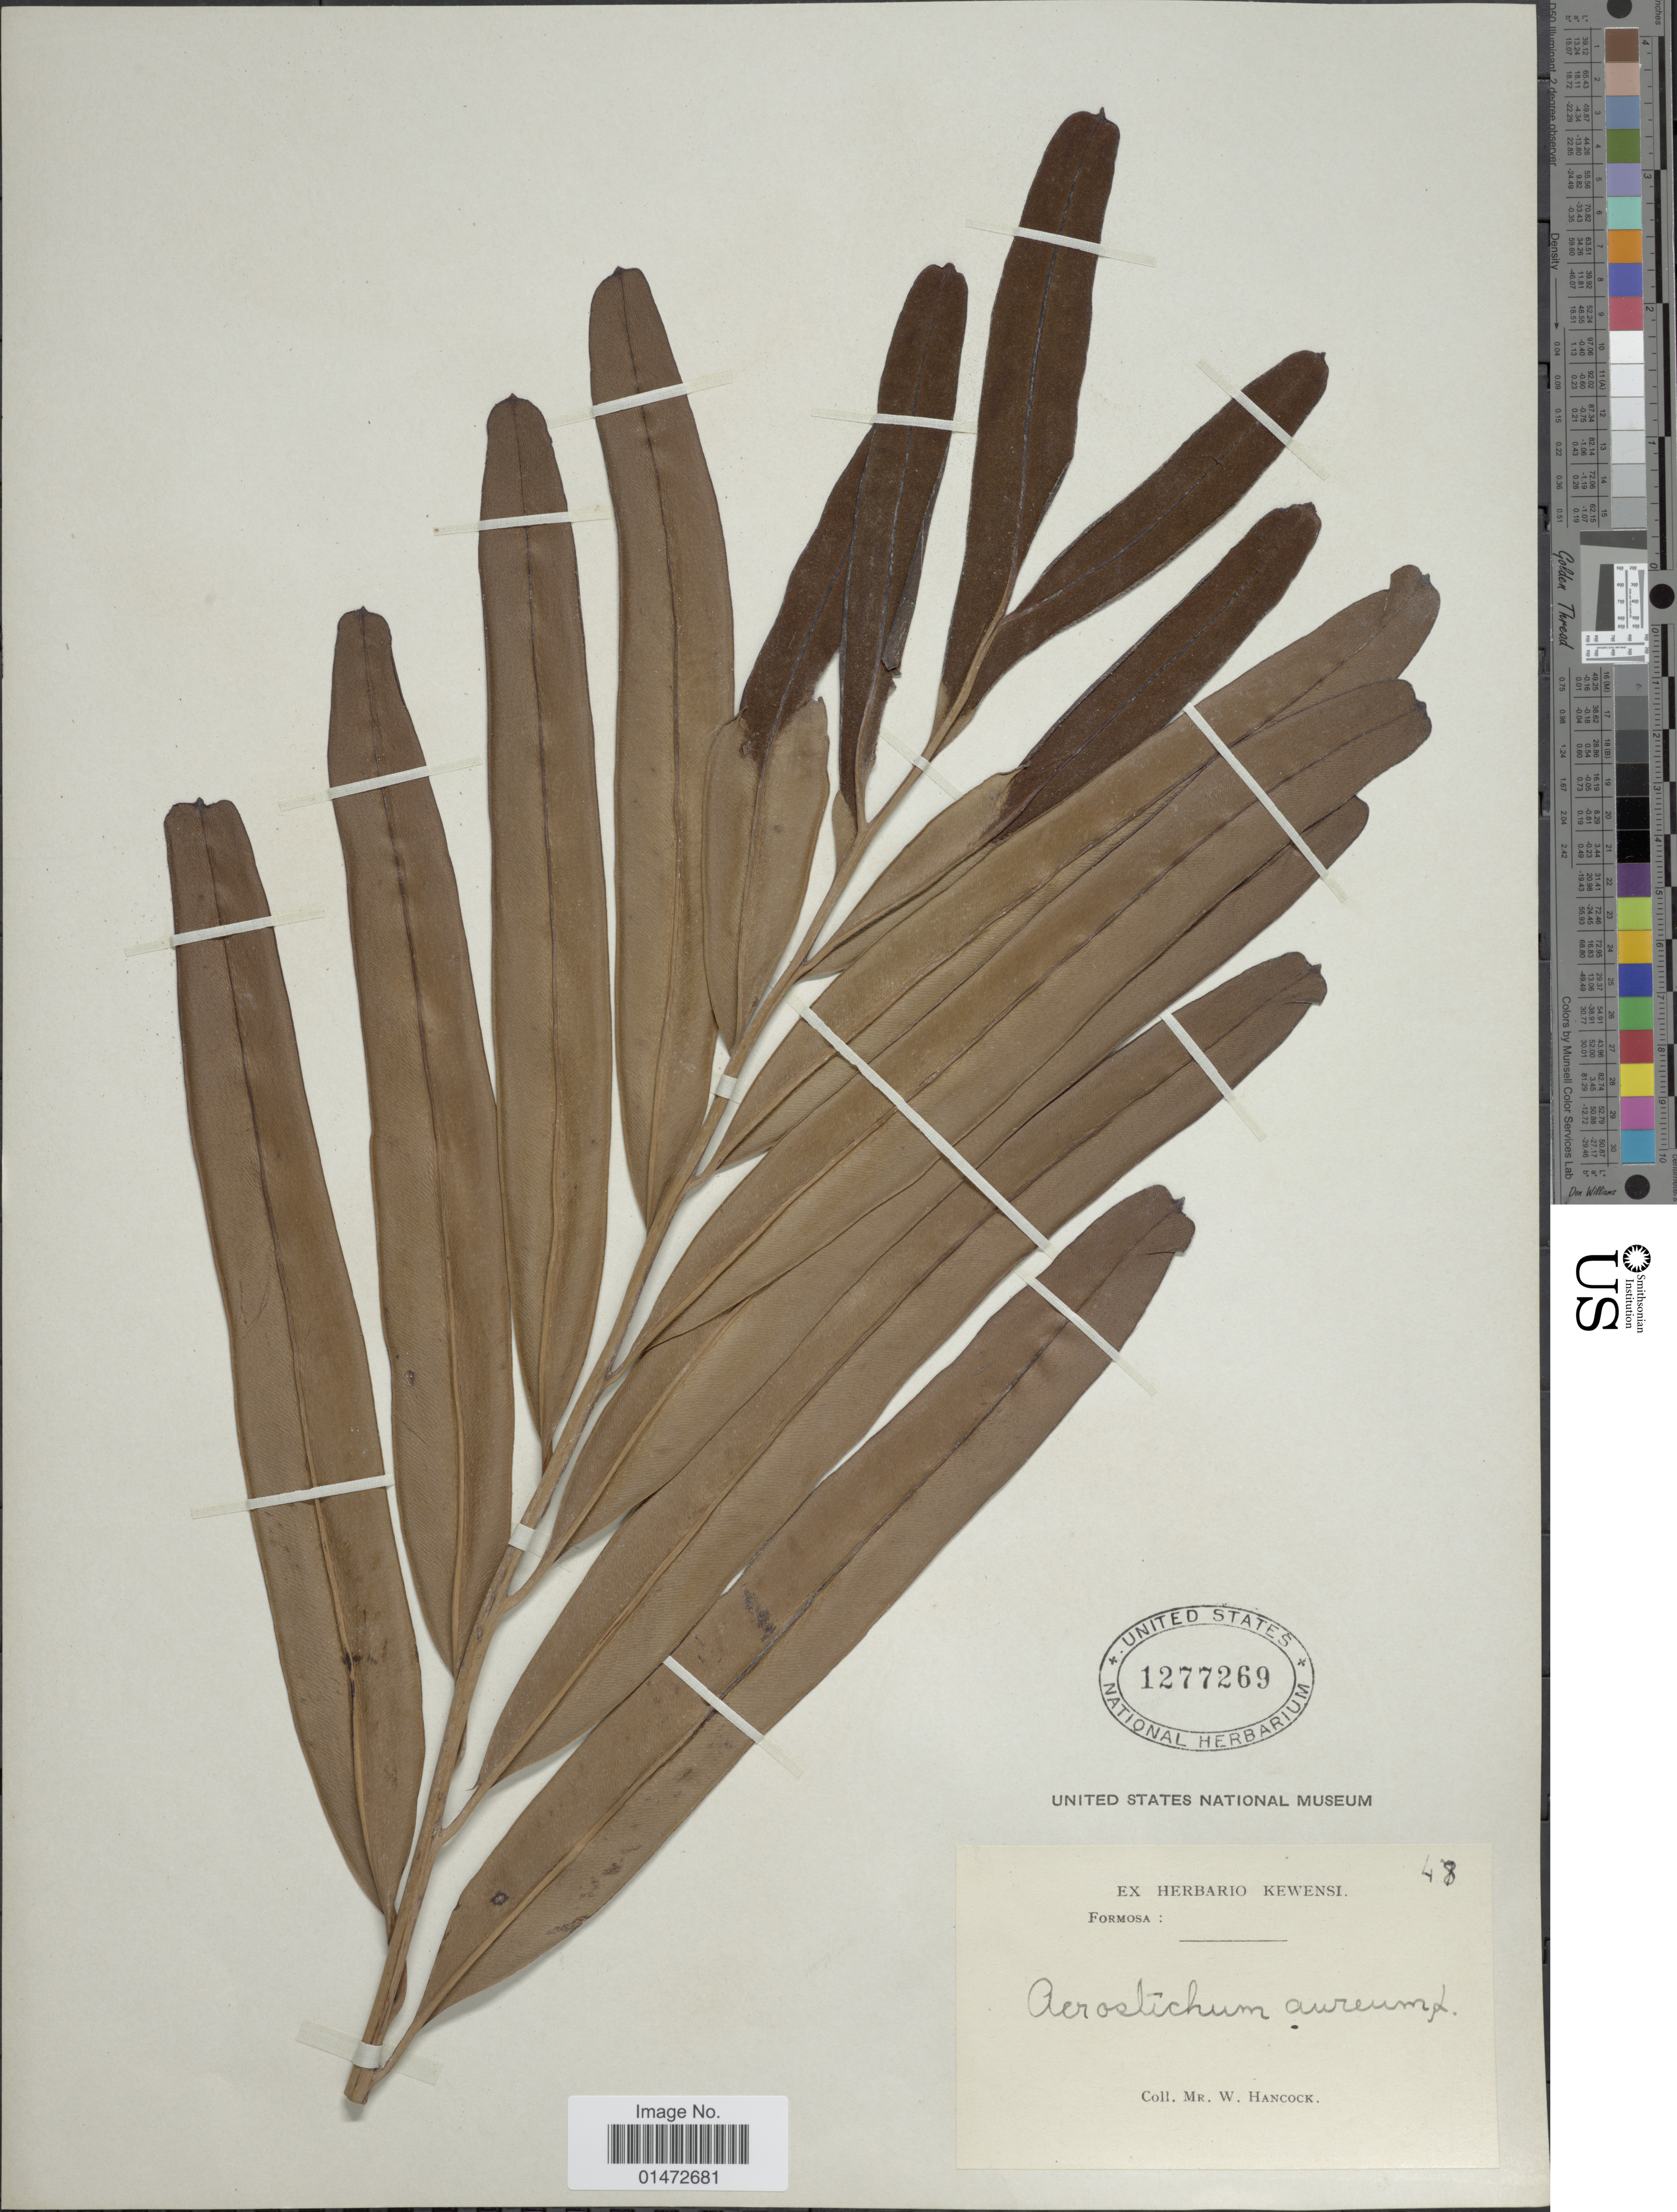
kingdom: Plantae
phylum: Tracheophyta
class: Polypodiopsida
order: Polypodiales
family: Pteridaceae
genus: Acrostichum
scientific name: Acrostichum aureum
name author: L.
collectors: W. Hancock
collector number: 48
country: Taiwan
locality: Formosa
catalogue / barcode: US 1277269